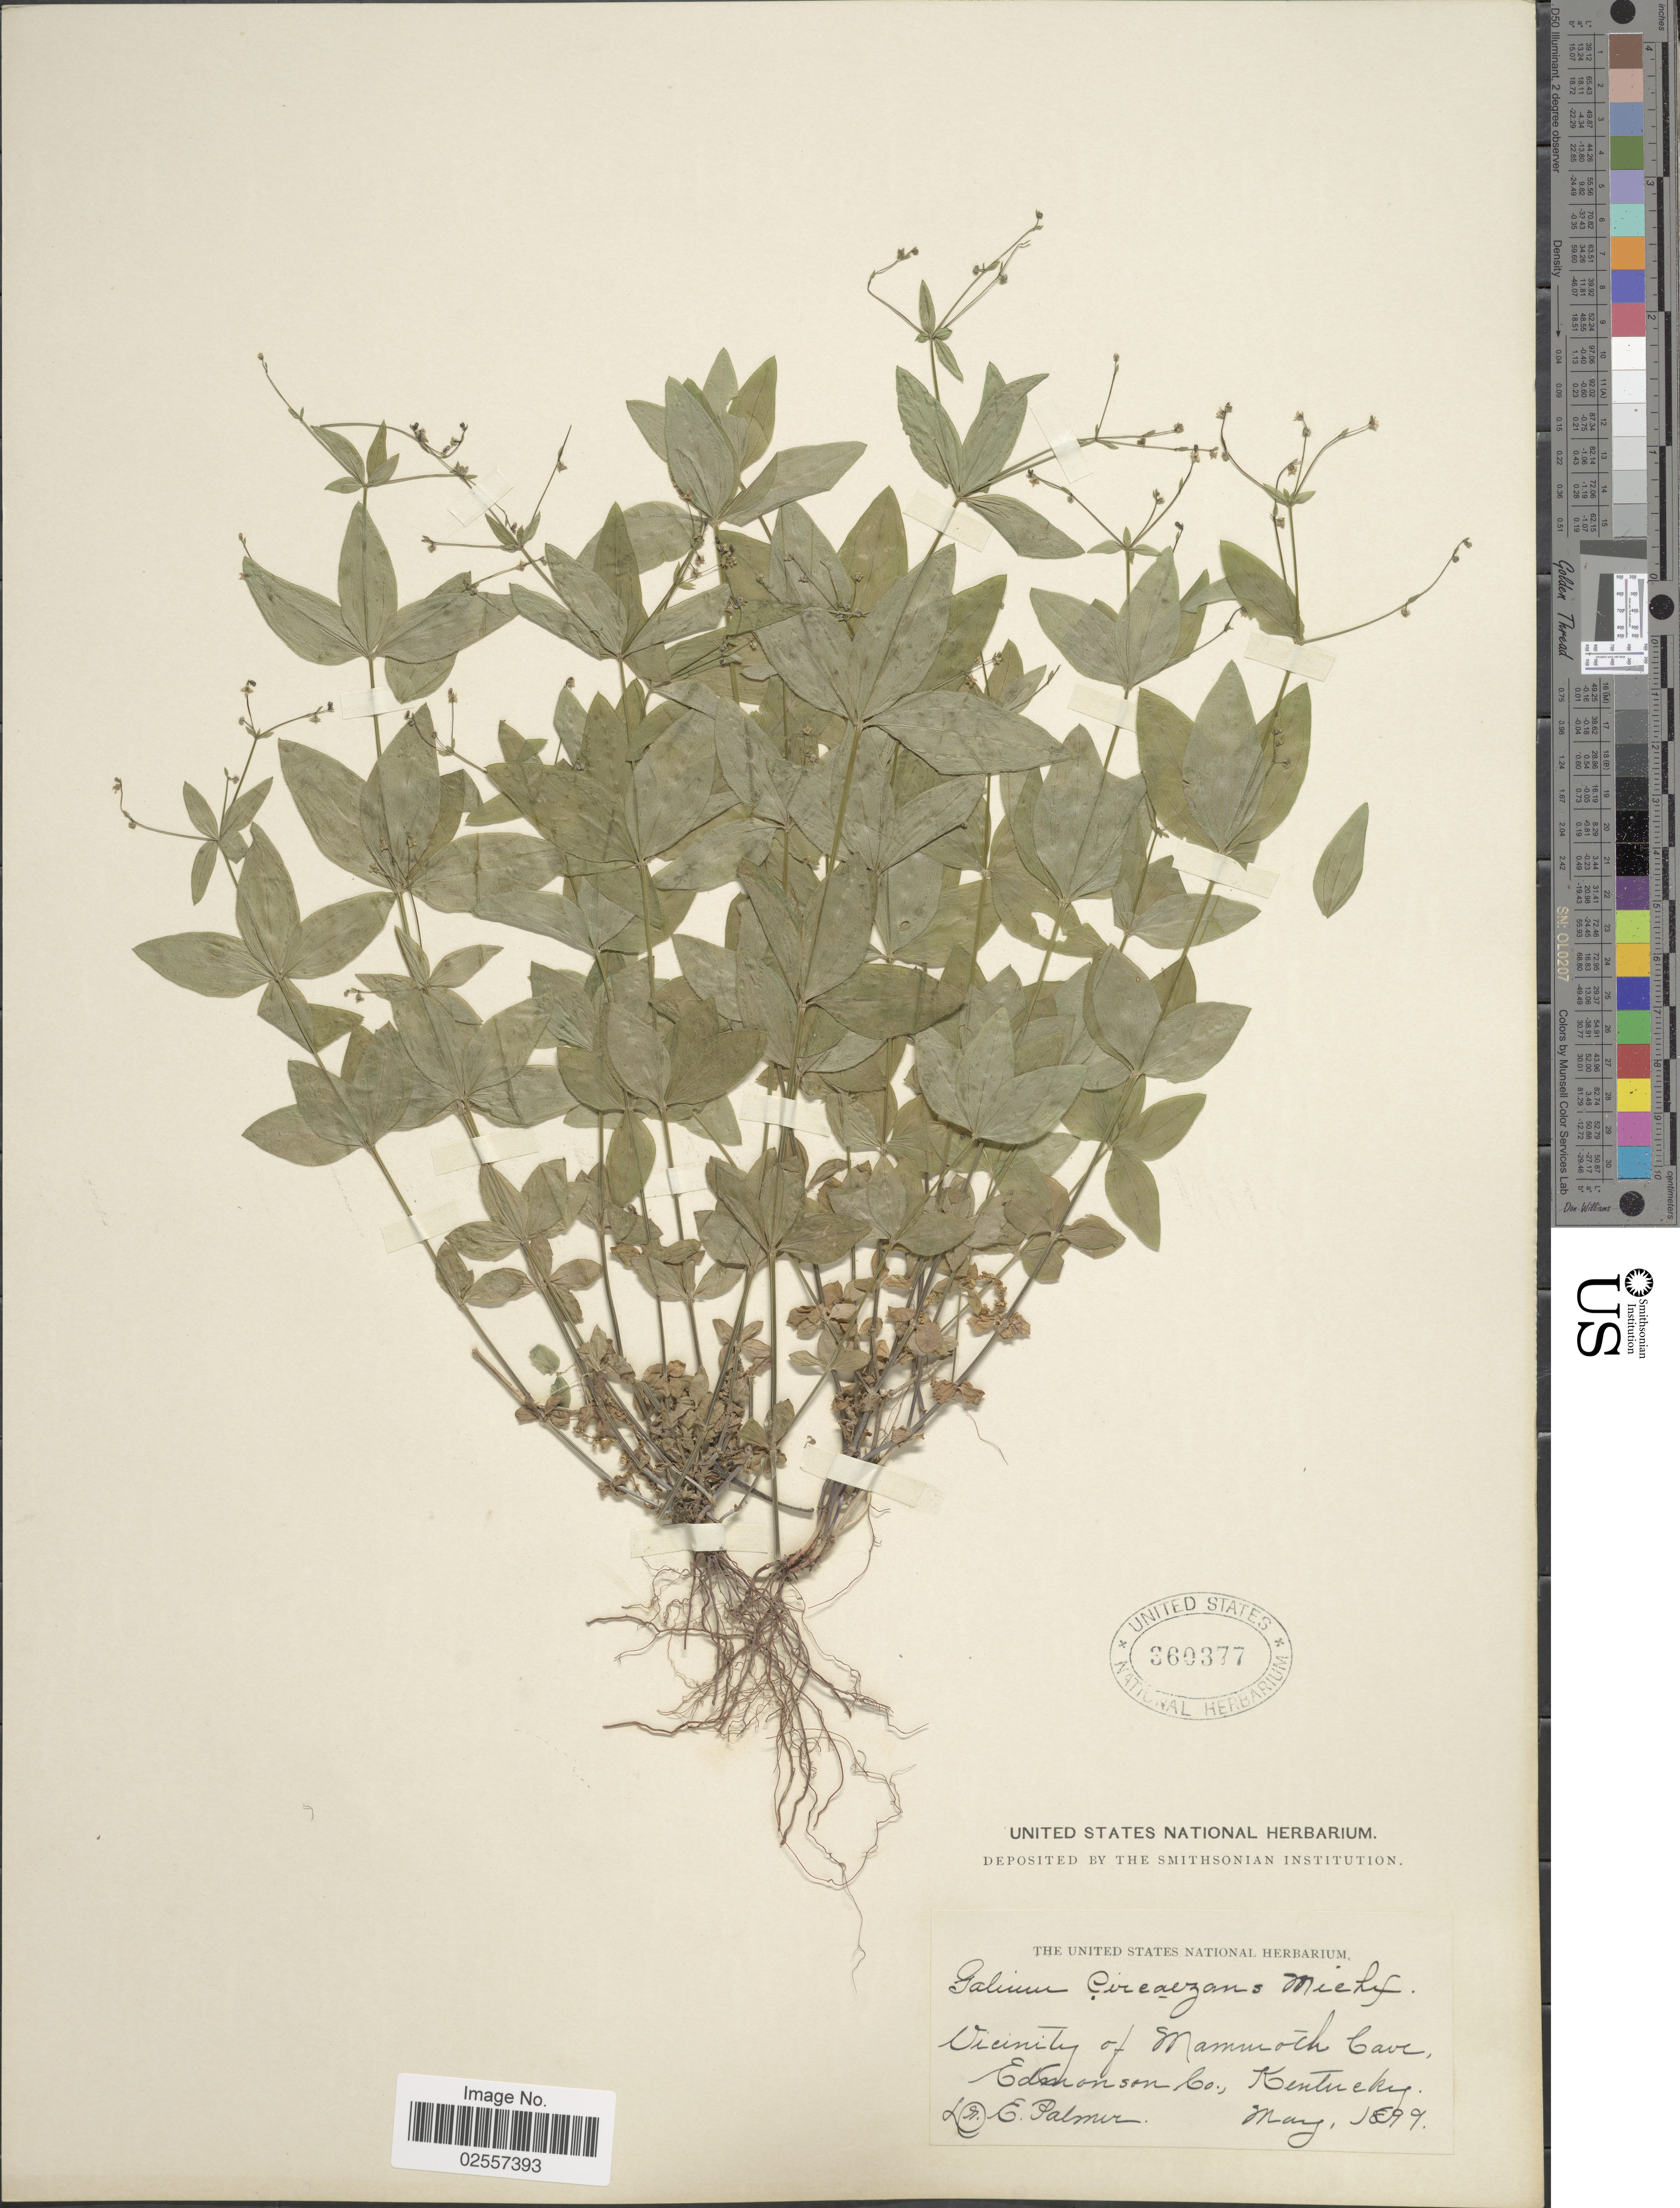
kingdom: Plantae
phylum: Tracheophyta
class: Magnoliopsida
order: Gentianales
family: Rubiaceae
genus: Galium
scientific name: Galium circaezans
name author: Michx.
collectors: E. Palmer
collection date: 1899-05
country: United States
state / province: Kentucky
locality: Vicinity of Mammoth Cave, Edmonson Co.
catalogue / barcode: US 360377